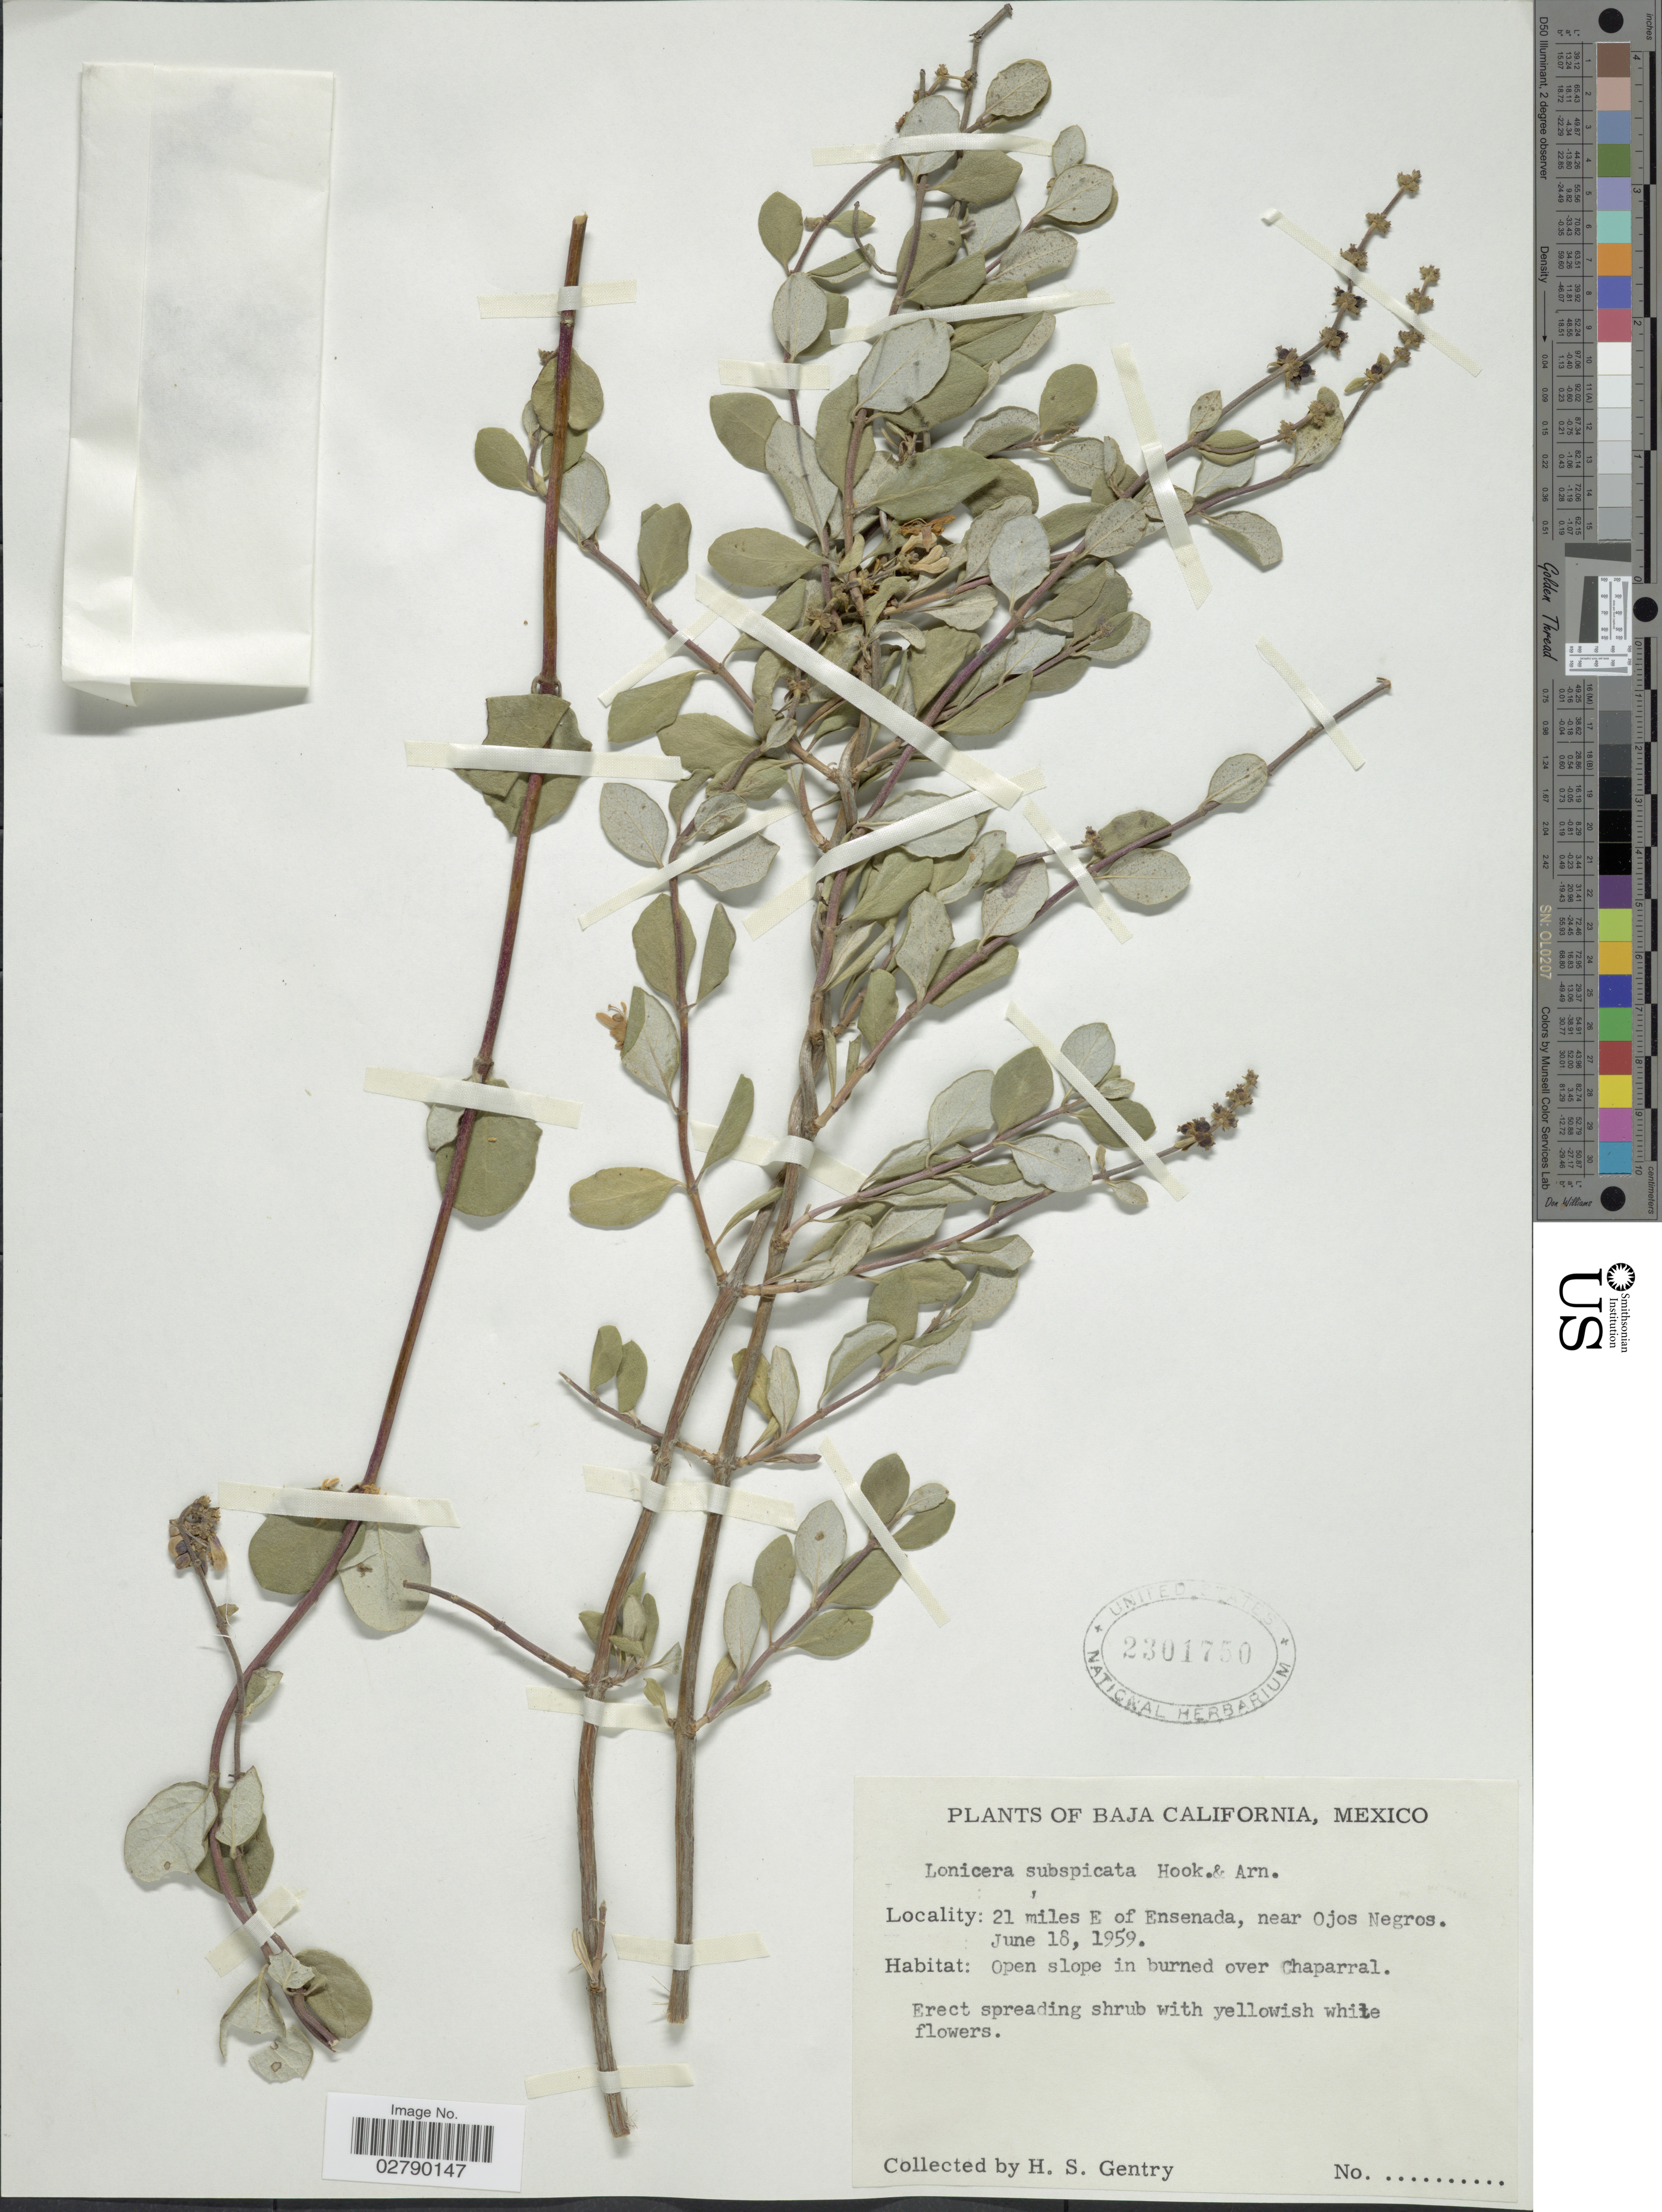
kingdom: Plantae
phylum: Tracheophyta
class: Magnoliopsida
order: Dipsacales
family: Caprifoliaceae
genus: Lonicera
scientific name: Lonicera subspicata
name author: Hook. & Arn.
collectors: H. S. Gentry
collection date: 1959-06-18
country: Mexico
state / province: Baja California Norte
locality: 21 miles E of Ensenada, near Ojos Negros. Open slope in burned over Chaparral.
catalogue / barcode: US 2301750